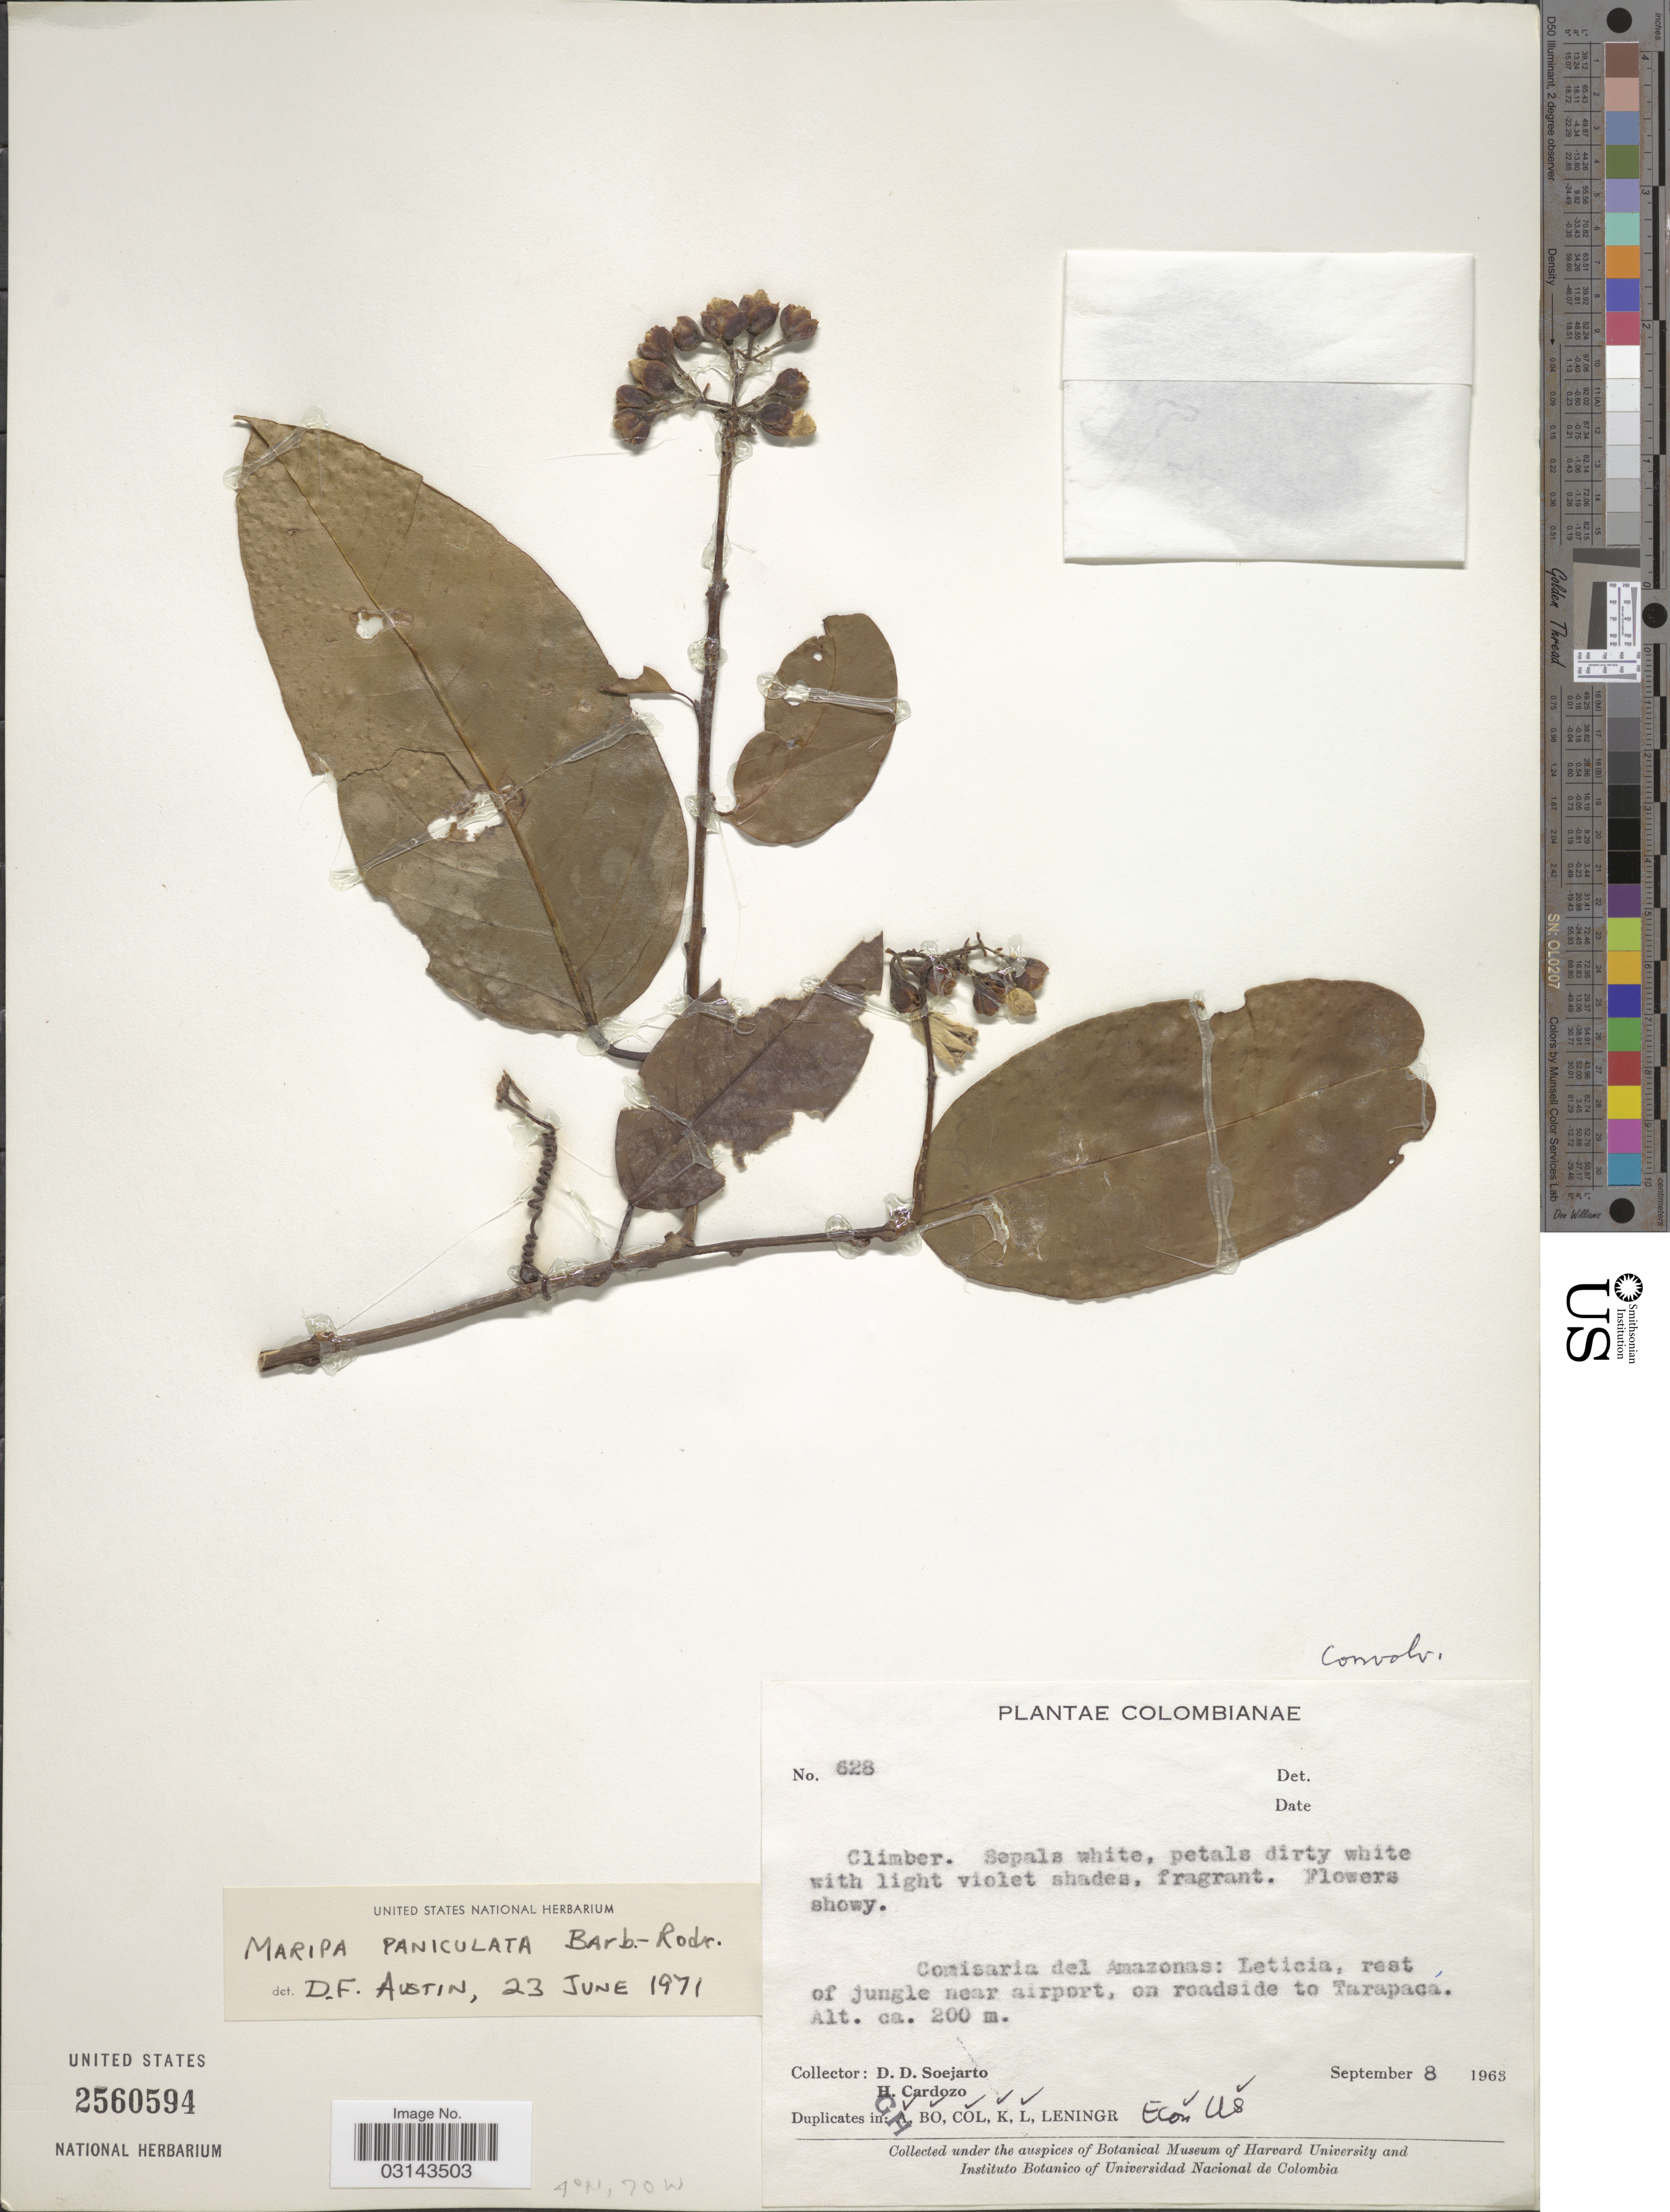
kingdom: Plantae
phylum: Tracheophyta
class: Magnoliopsida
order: Solanales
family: Convolvulaceae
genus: Maripa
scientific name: Maripa paniculata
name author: Barb. Rodr.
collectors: H. Cardozo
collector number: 628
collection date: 1963-09-08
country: Colombia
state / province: Amazônas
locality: Comisaria del Amazonas: Leticia, rest of jungle near airport, on roadside to Tarapaca.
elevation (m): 200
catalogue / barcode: US 2560594